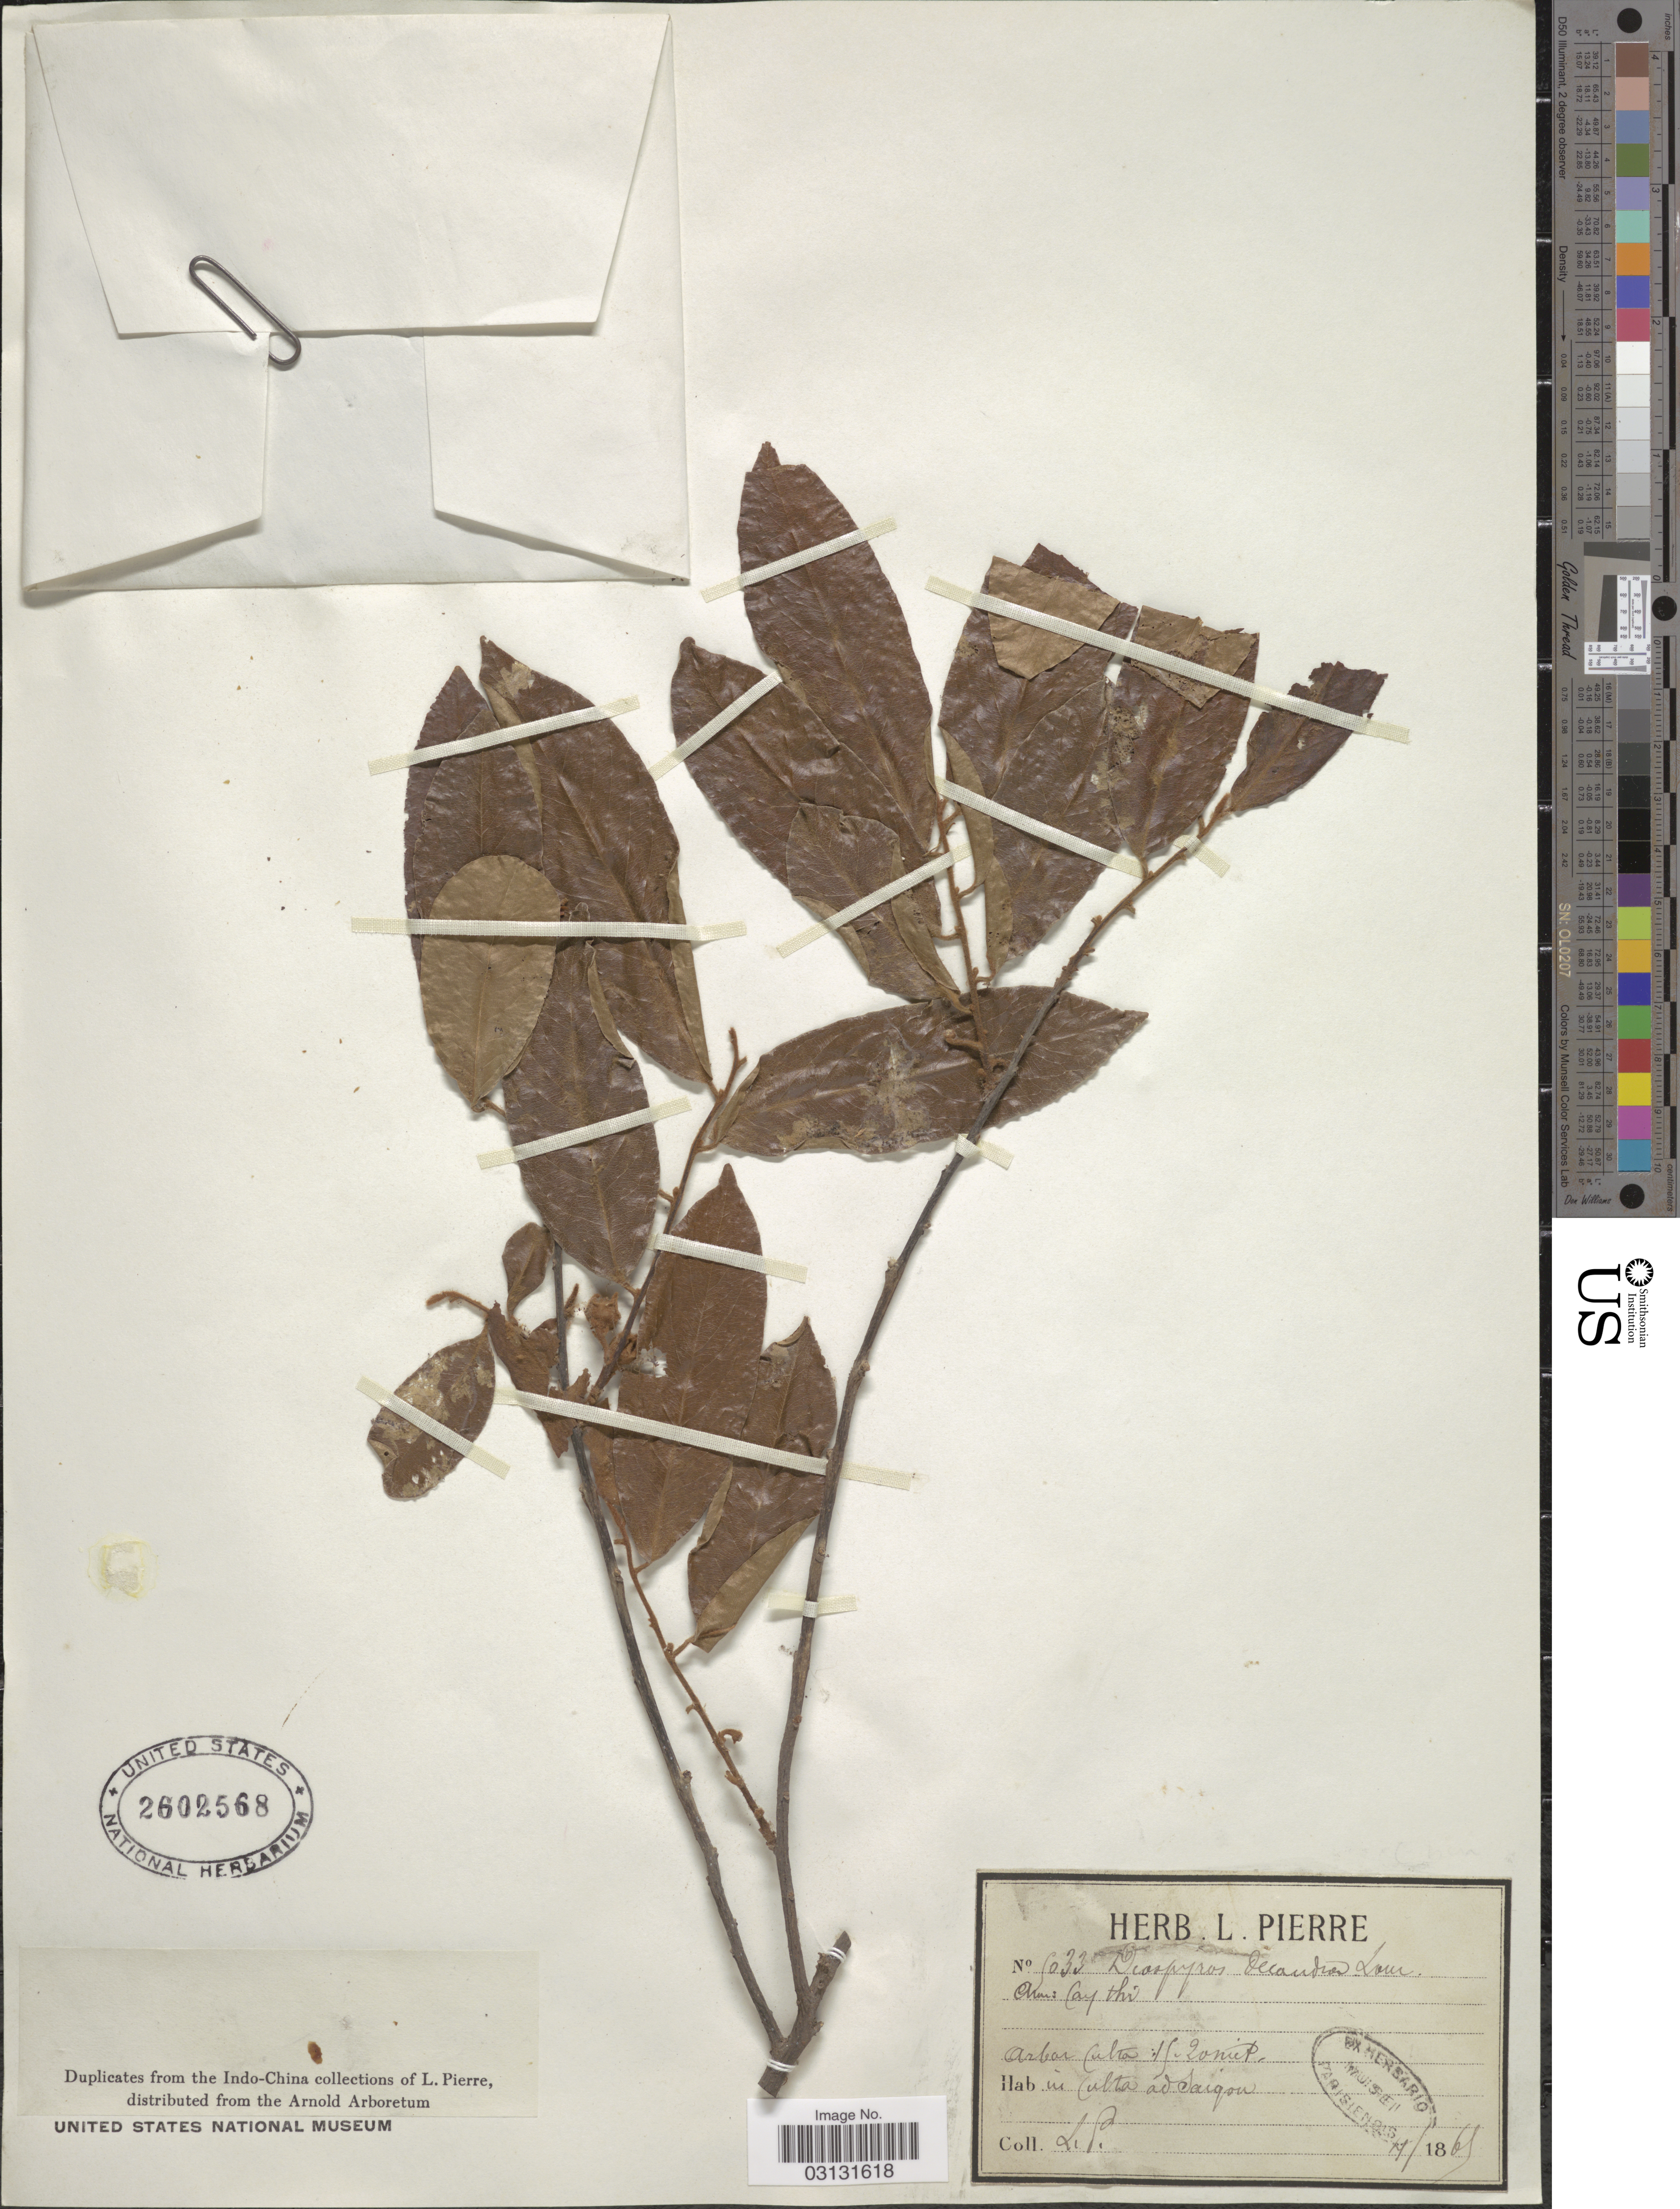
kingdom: Plantae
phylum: Tracheophyta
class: Magnoliopsida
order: Ericales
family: Ebenaceae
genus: Diospyros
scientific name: Diospyros decandra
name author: Lour.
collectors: L. Pierre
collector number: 5033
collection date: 1865-04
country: Vietnam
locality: In Culta ad Saigon.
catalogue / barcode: US 2602568